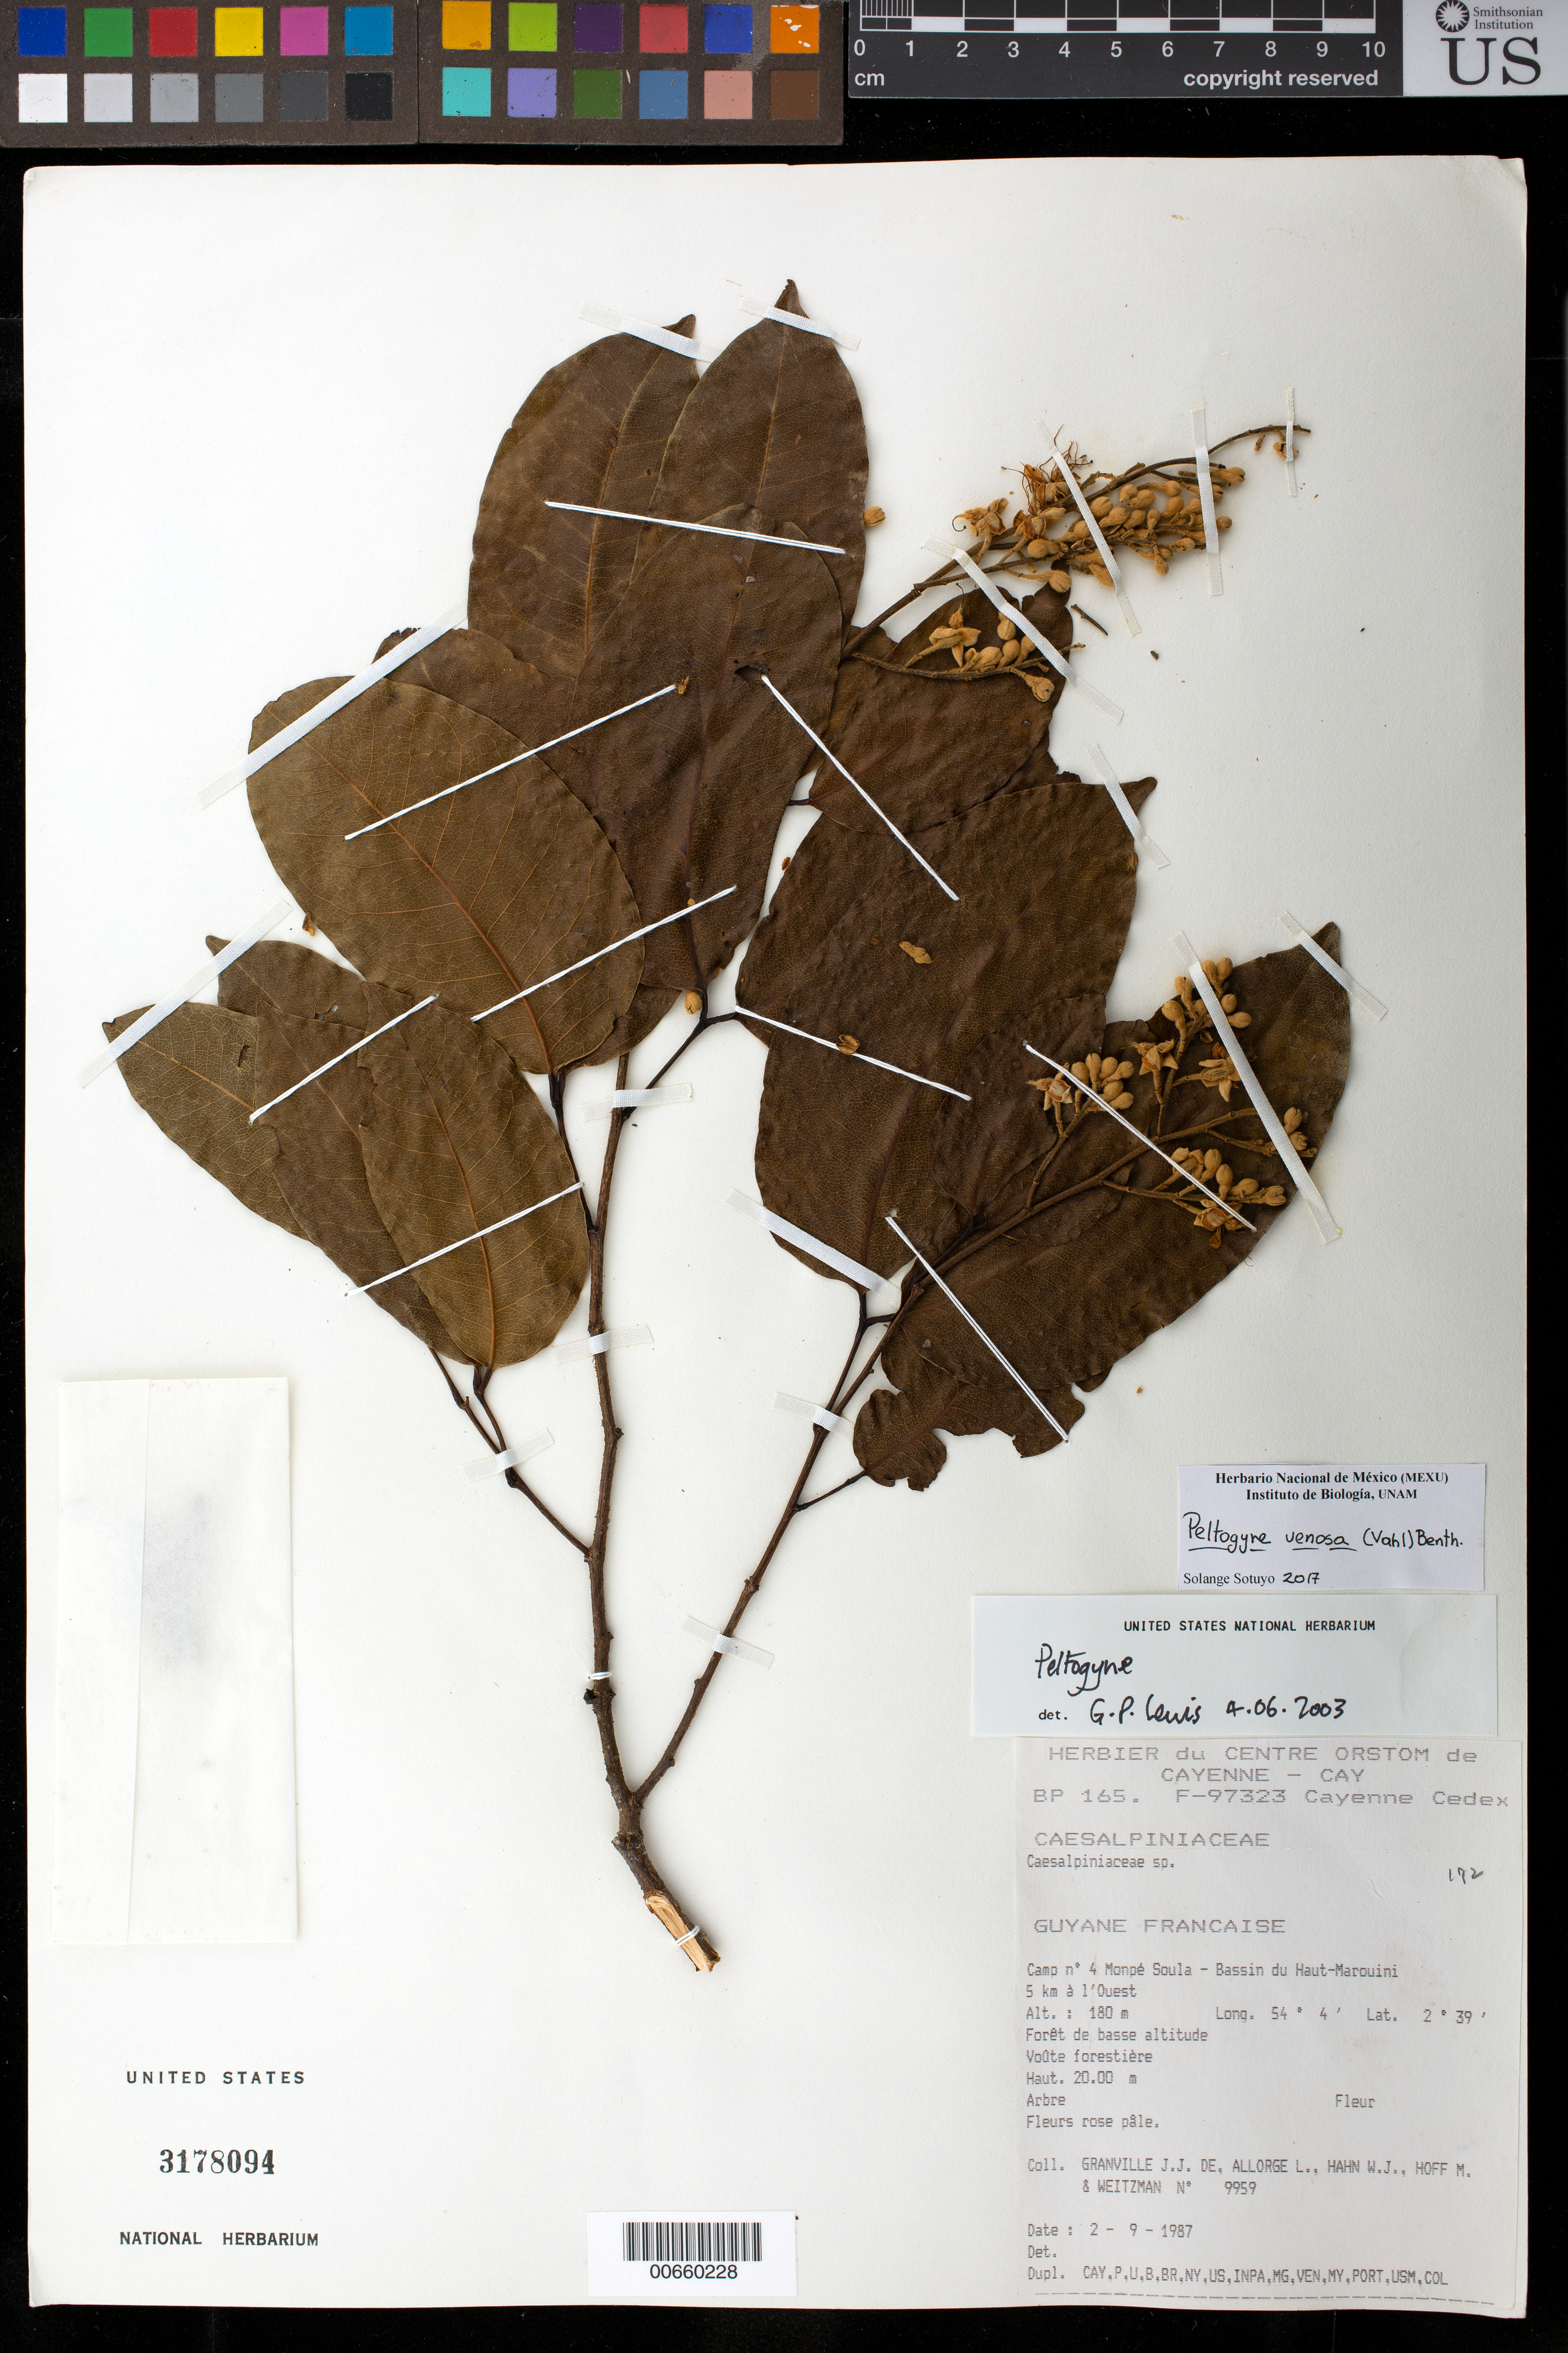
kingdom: Plantae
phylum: Tracheophyta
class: Magnoliopsida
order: Fabales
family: Fabaceae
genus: Peltogyne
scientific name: Peltogyne venosa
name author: (Vahl) Benth.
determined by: Sotuyo, Solange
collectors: J.-J. de Granville, L. Allorge, W. J. Hahn, M. Hoff & A. L. Weitzman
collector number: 9959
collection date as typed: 2-Sep-87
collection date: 1987-09-02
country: French Guiana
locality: Monpé Soula, Camp #4, Roche no. 2, Bassin du Haut Marouini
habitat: Forest of low altitude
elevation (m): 180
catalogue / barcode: US 3178094